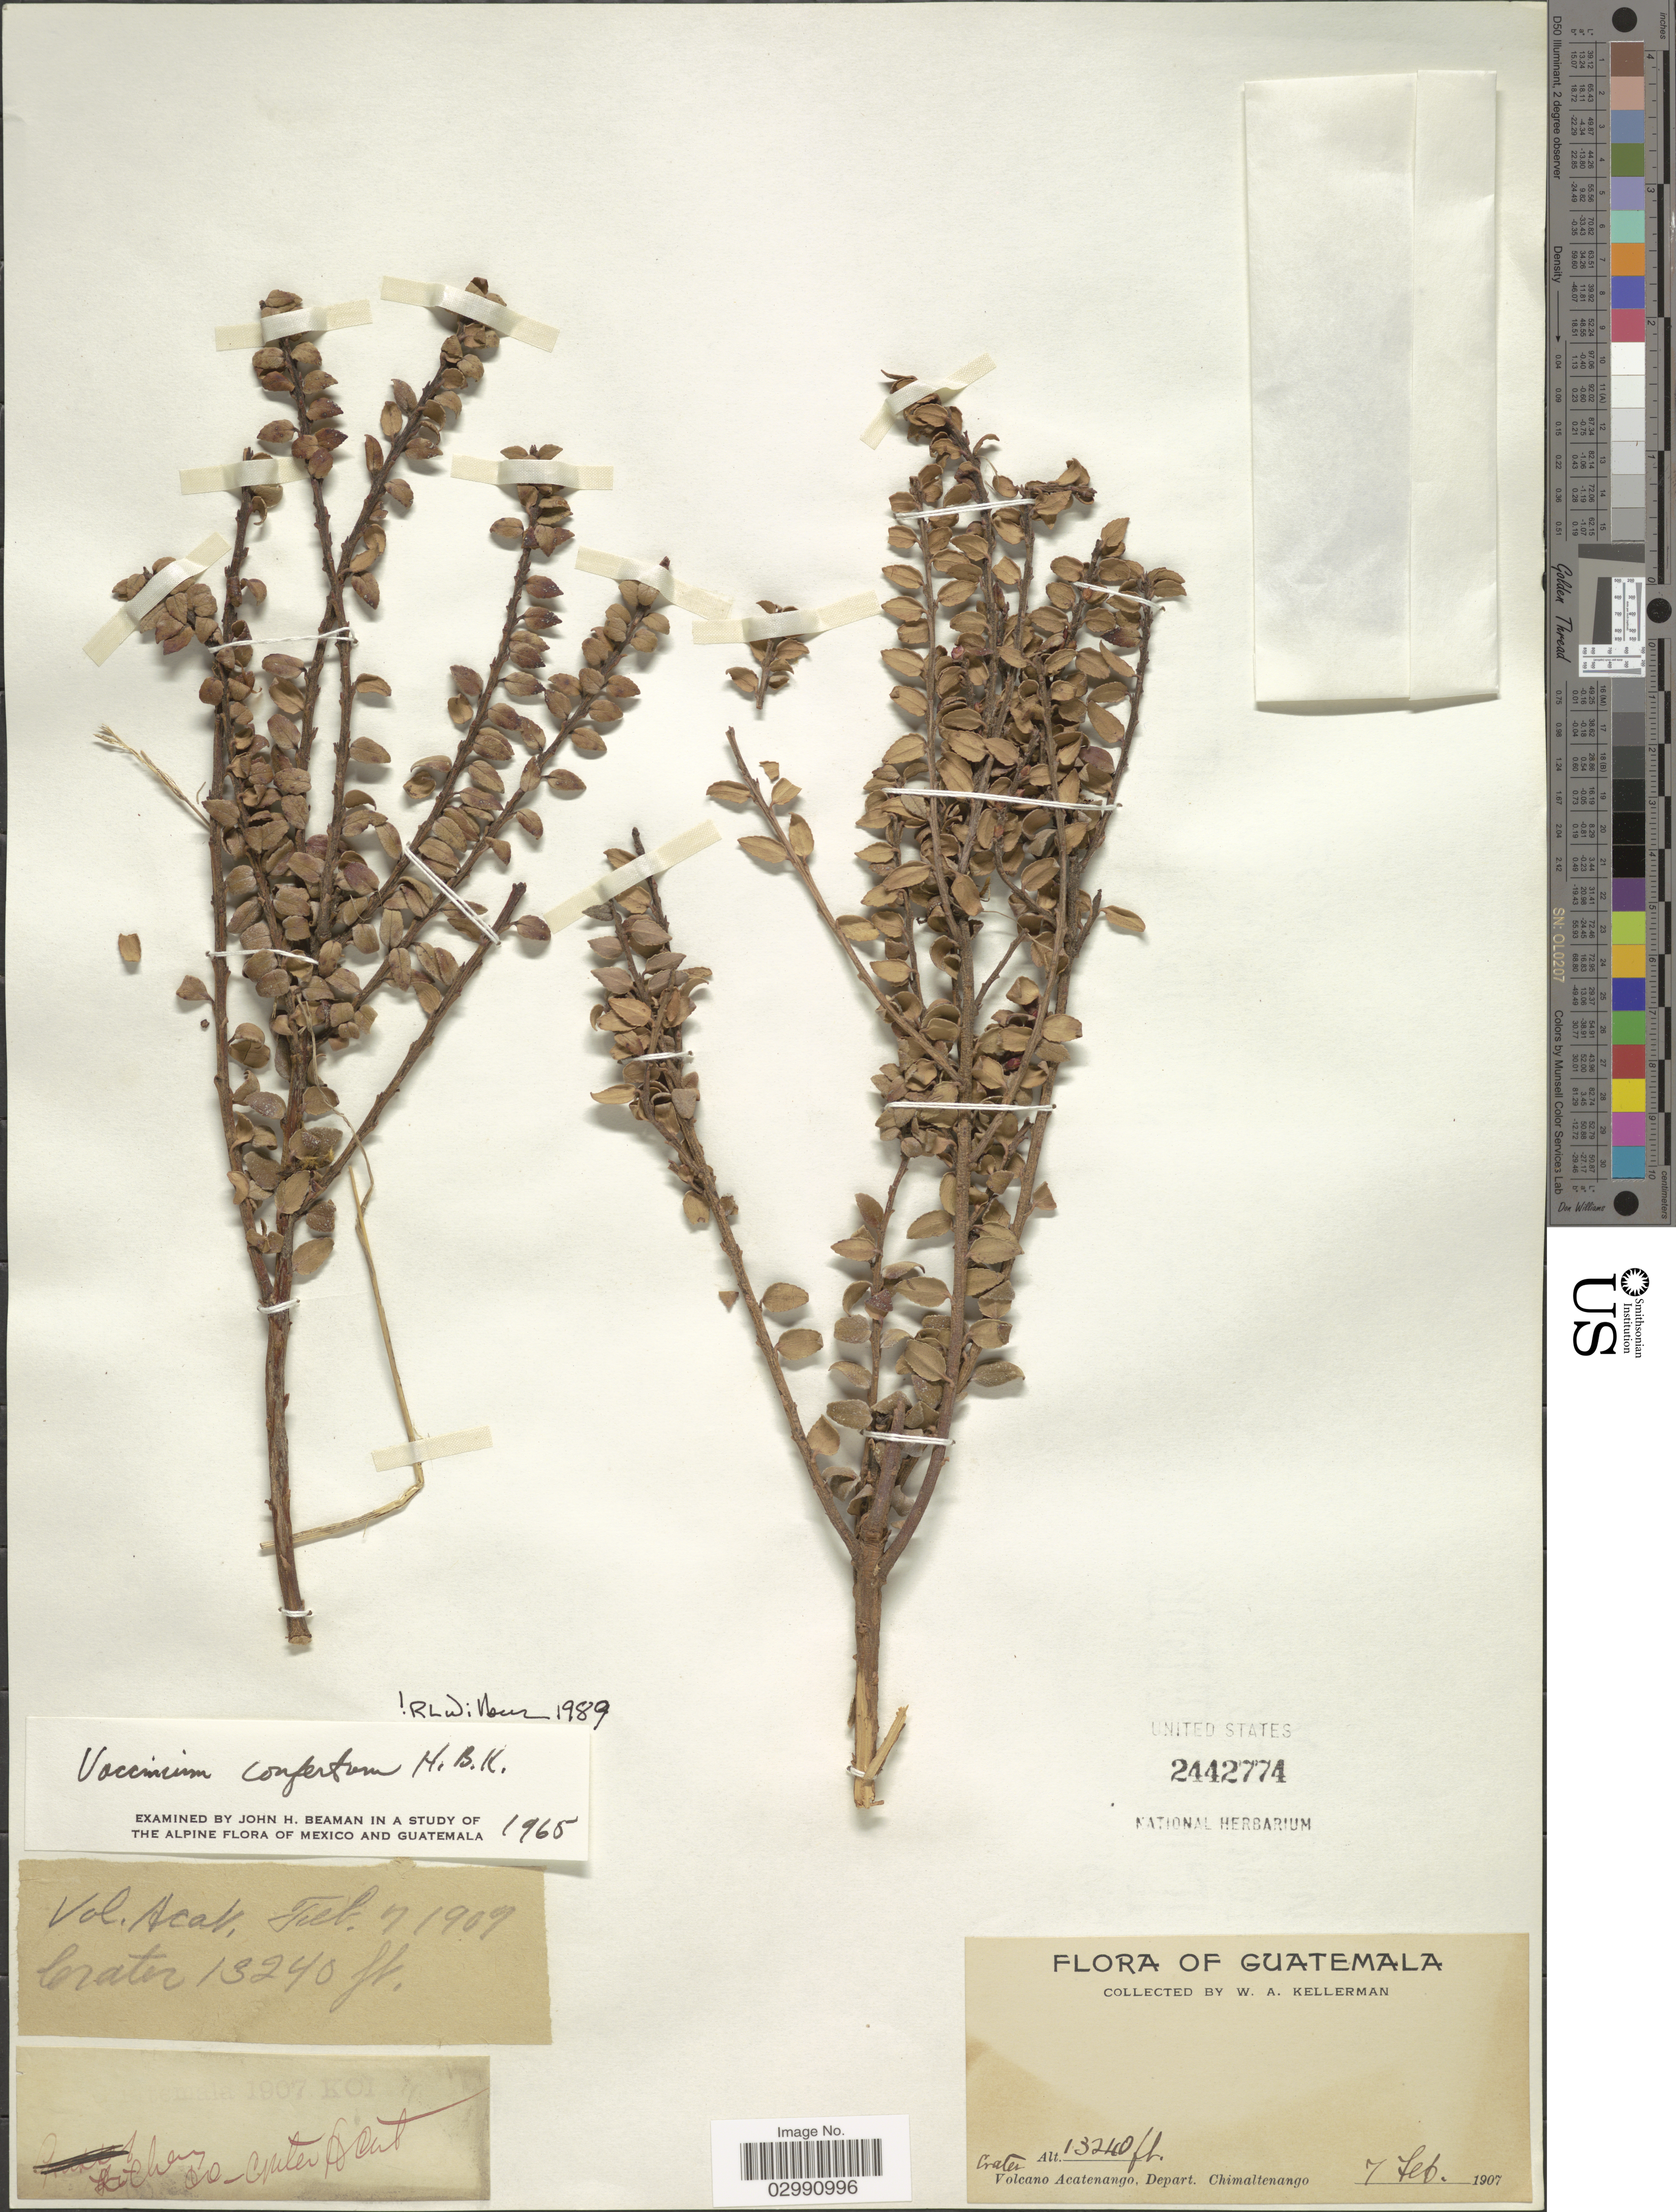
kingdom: Plantae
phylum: Tracheophyta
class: Magnoliopsida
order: Ericales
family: Ericaceae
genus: Vaccinium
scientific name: Vaccinium confertum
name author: Kunth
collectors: W. Kellerman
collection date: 1907-02-07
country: Guatemala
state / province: Chimaltenango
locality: Crater. Volcano Acatenango, Depart. Chimaltenango.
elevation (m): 4036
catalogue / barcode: US 2442774